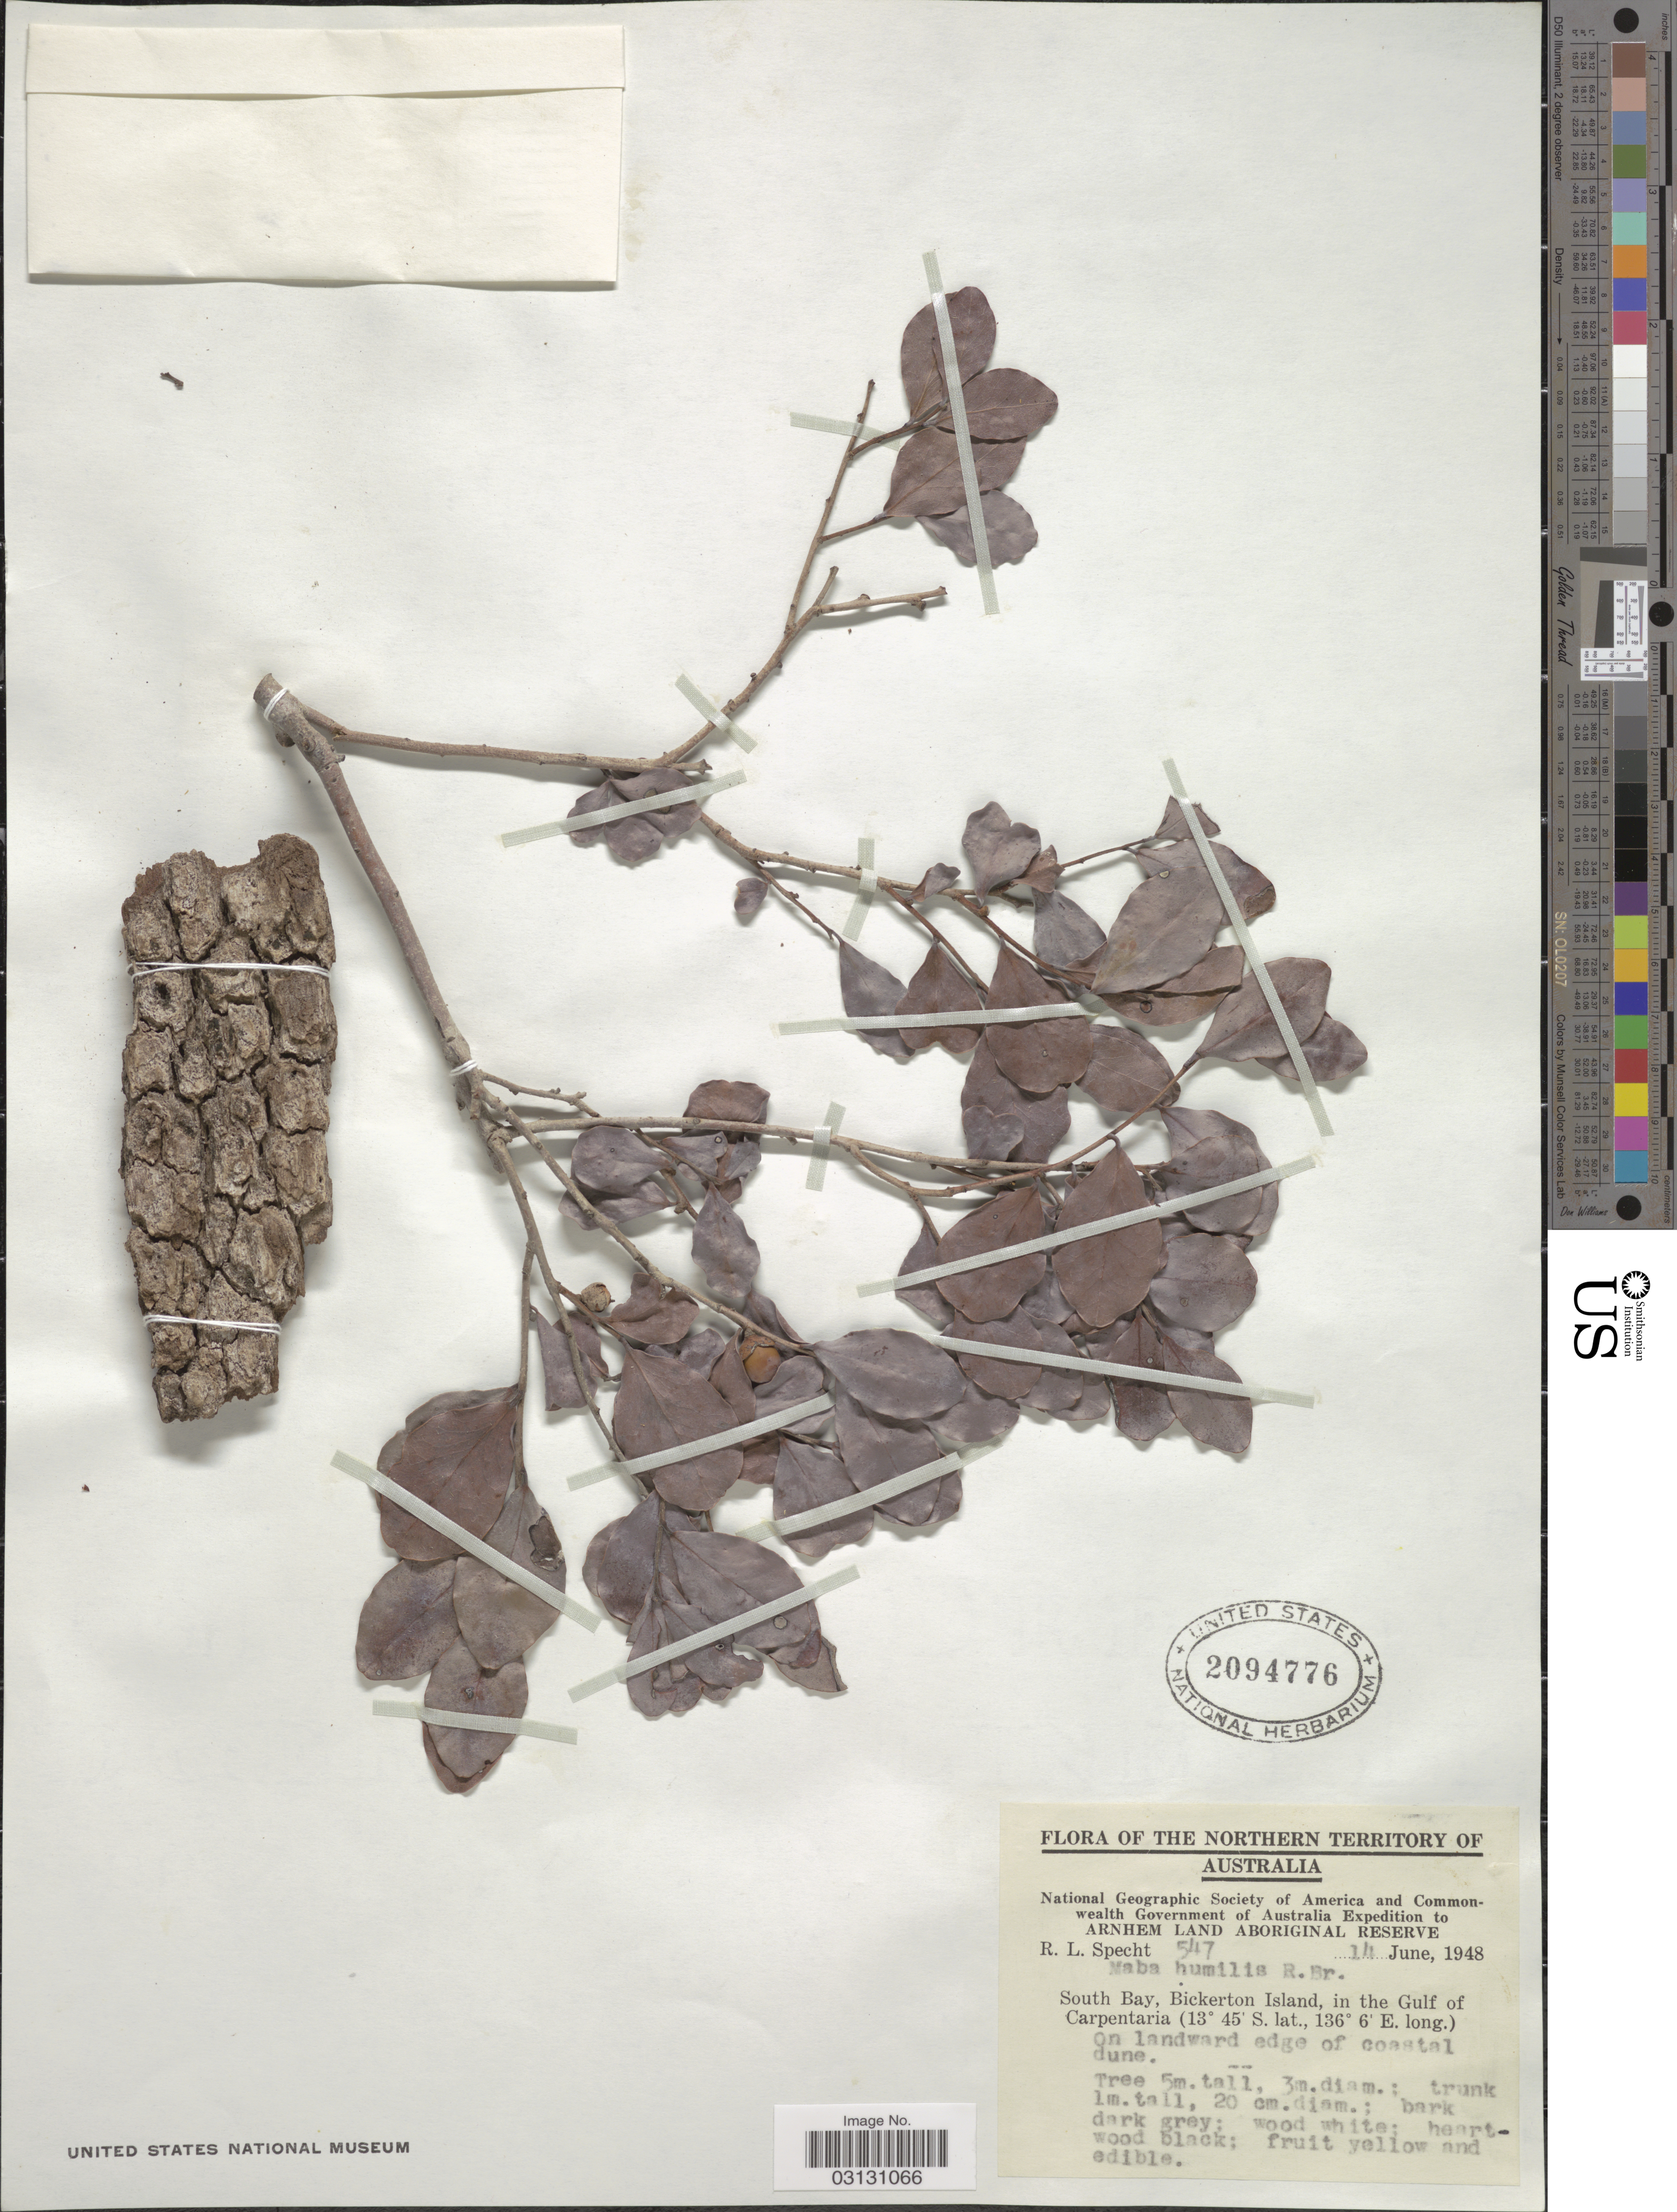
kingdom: Plantae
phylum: Tracheophyta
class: Magnoliopsida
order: Ericales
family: Ebenaceae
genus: Diospyros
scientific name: Diospyros humilis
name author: (R. Br.) F. Muell.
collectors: R. L. Specht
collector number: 547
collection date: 1948-06-14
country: Australia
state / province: Northern Territory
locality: South Bay, Bickerton Island, in the Gulf of Carpentaria.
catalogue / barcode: US 2094776